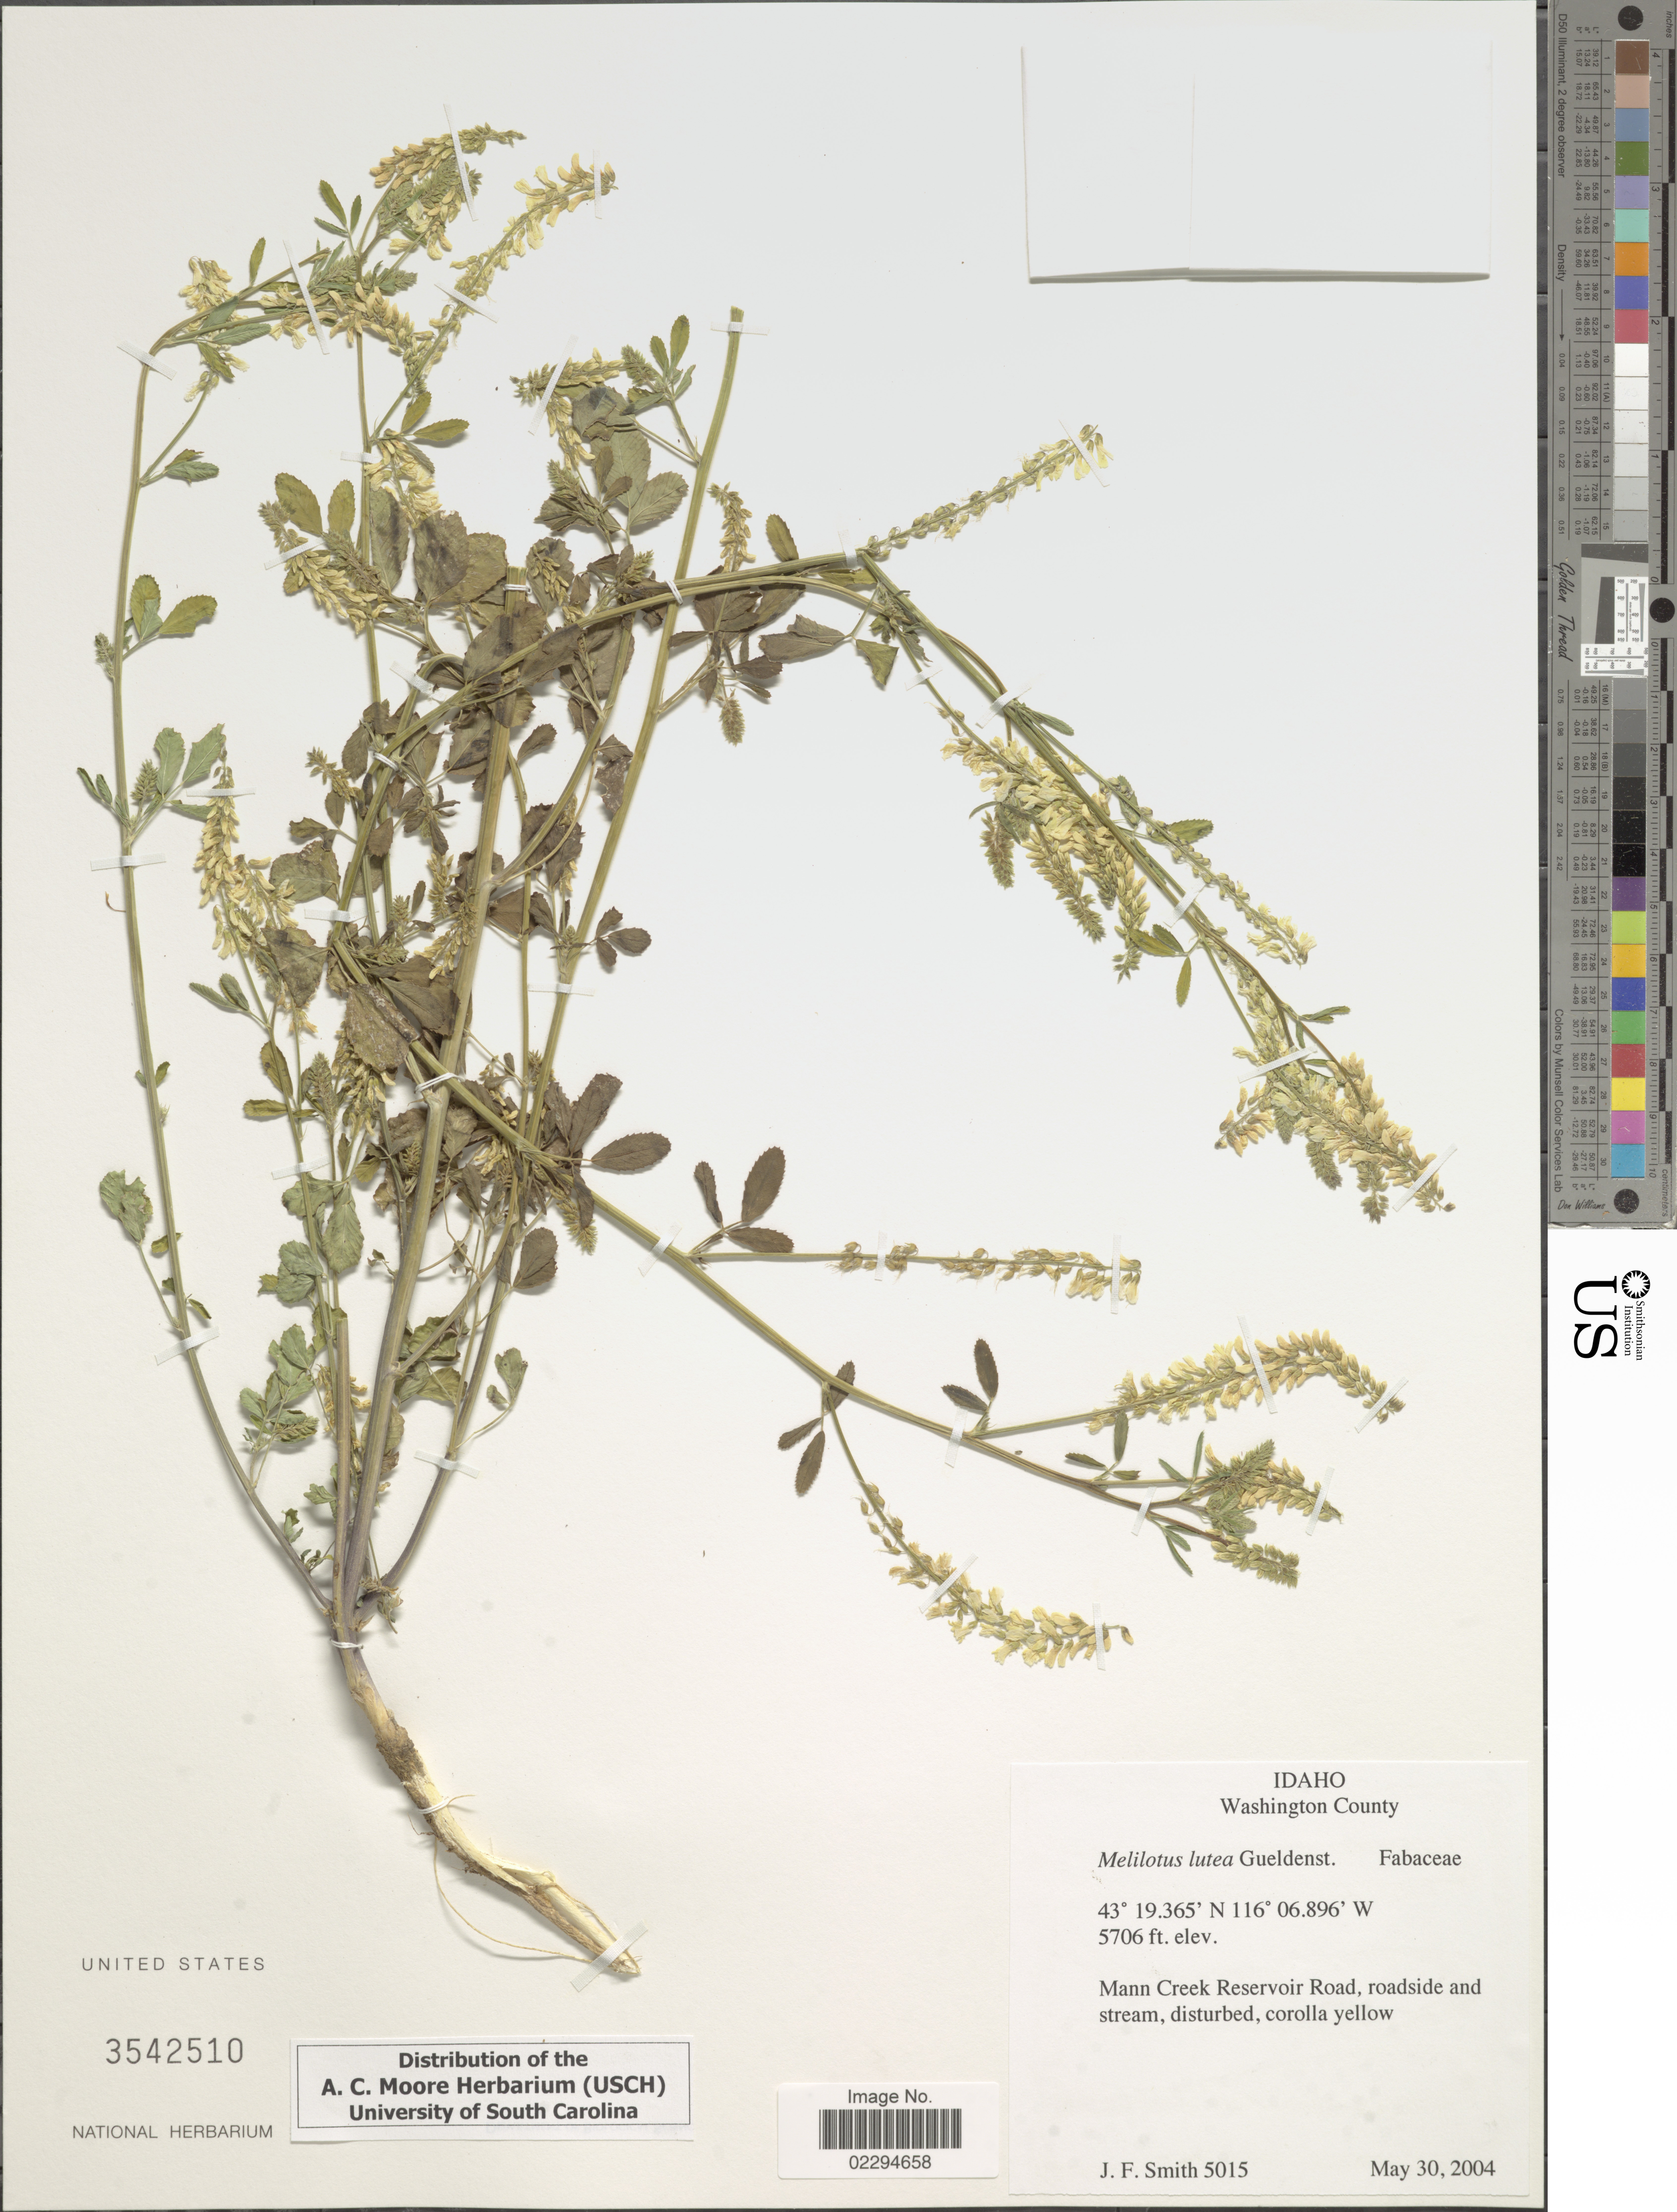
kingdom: Plantae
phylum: Tracheophyta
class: Magnoliopsida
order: Fabales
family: Fabaceae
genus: Melilotus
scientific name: Melilotus luteus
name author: Gueldenst.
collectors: J. Smith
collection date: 2004-05-30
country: United States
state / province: Idaho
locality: Washington County. Mann Creek Reservoir Road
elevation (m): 1739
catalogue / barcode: US 3542510